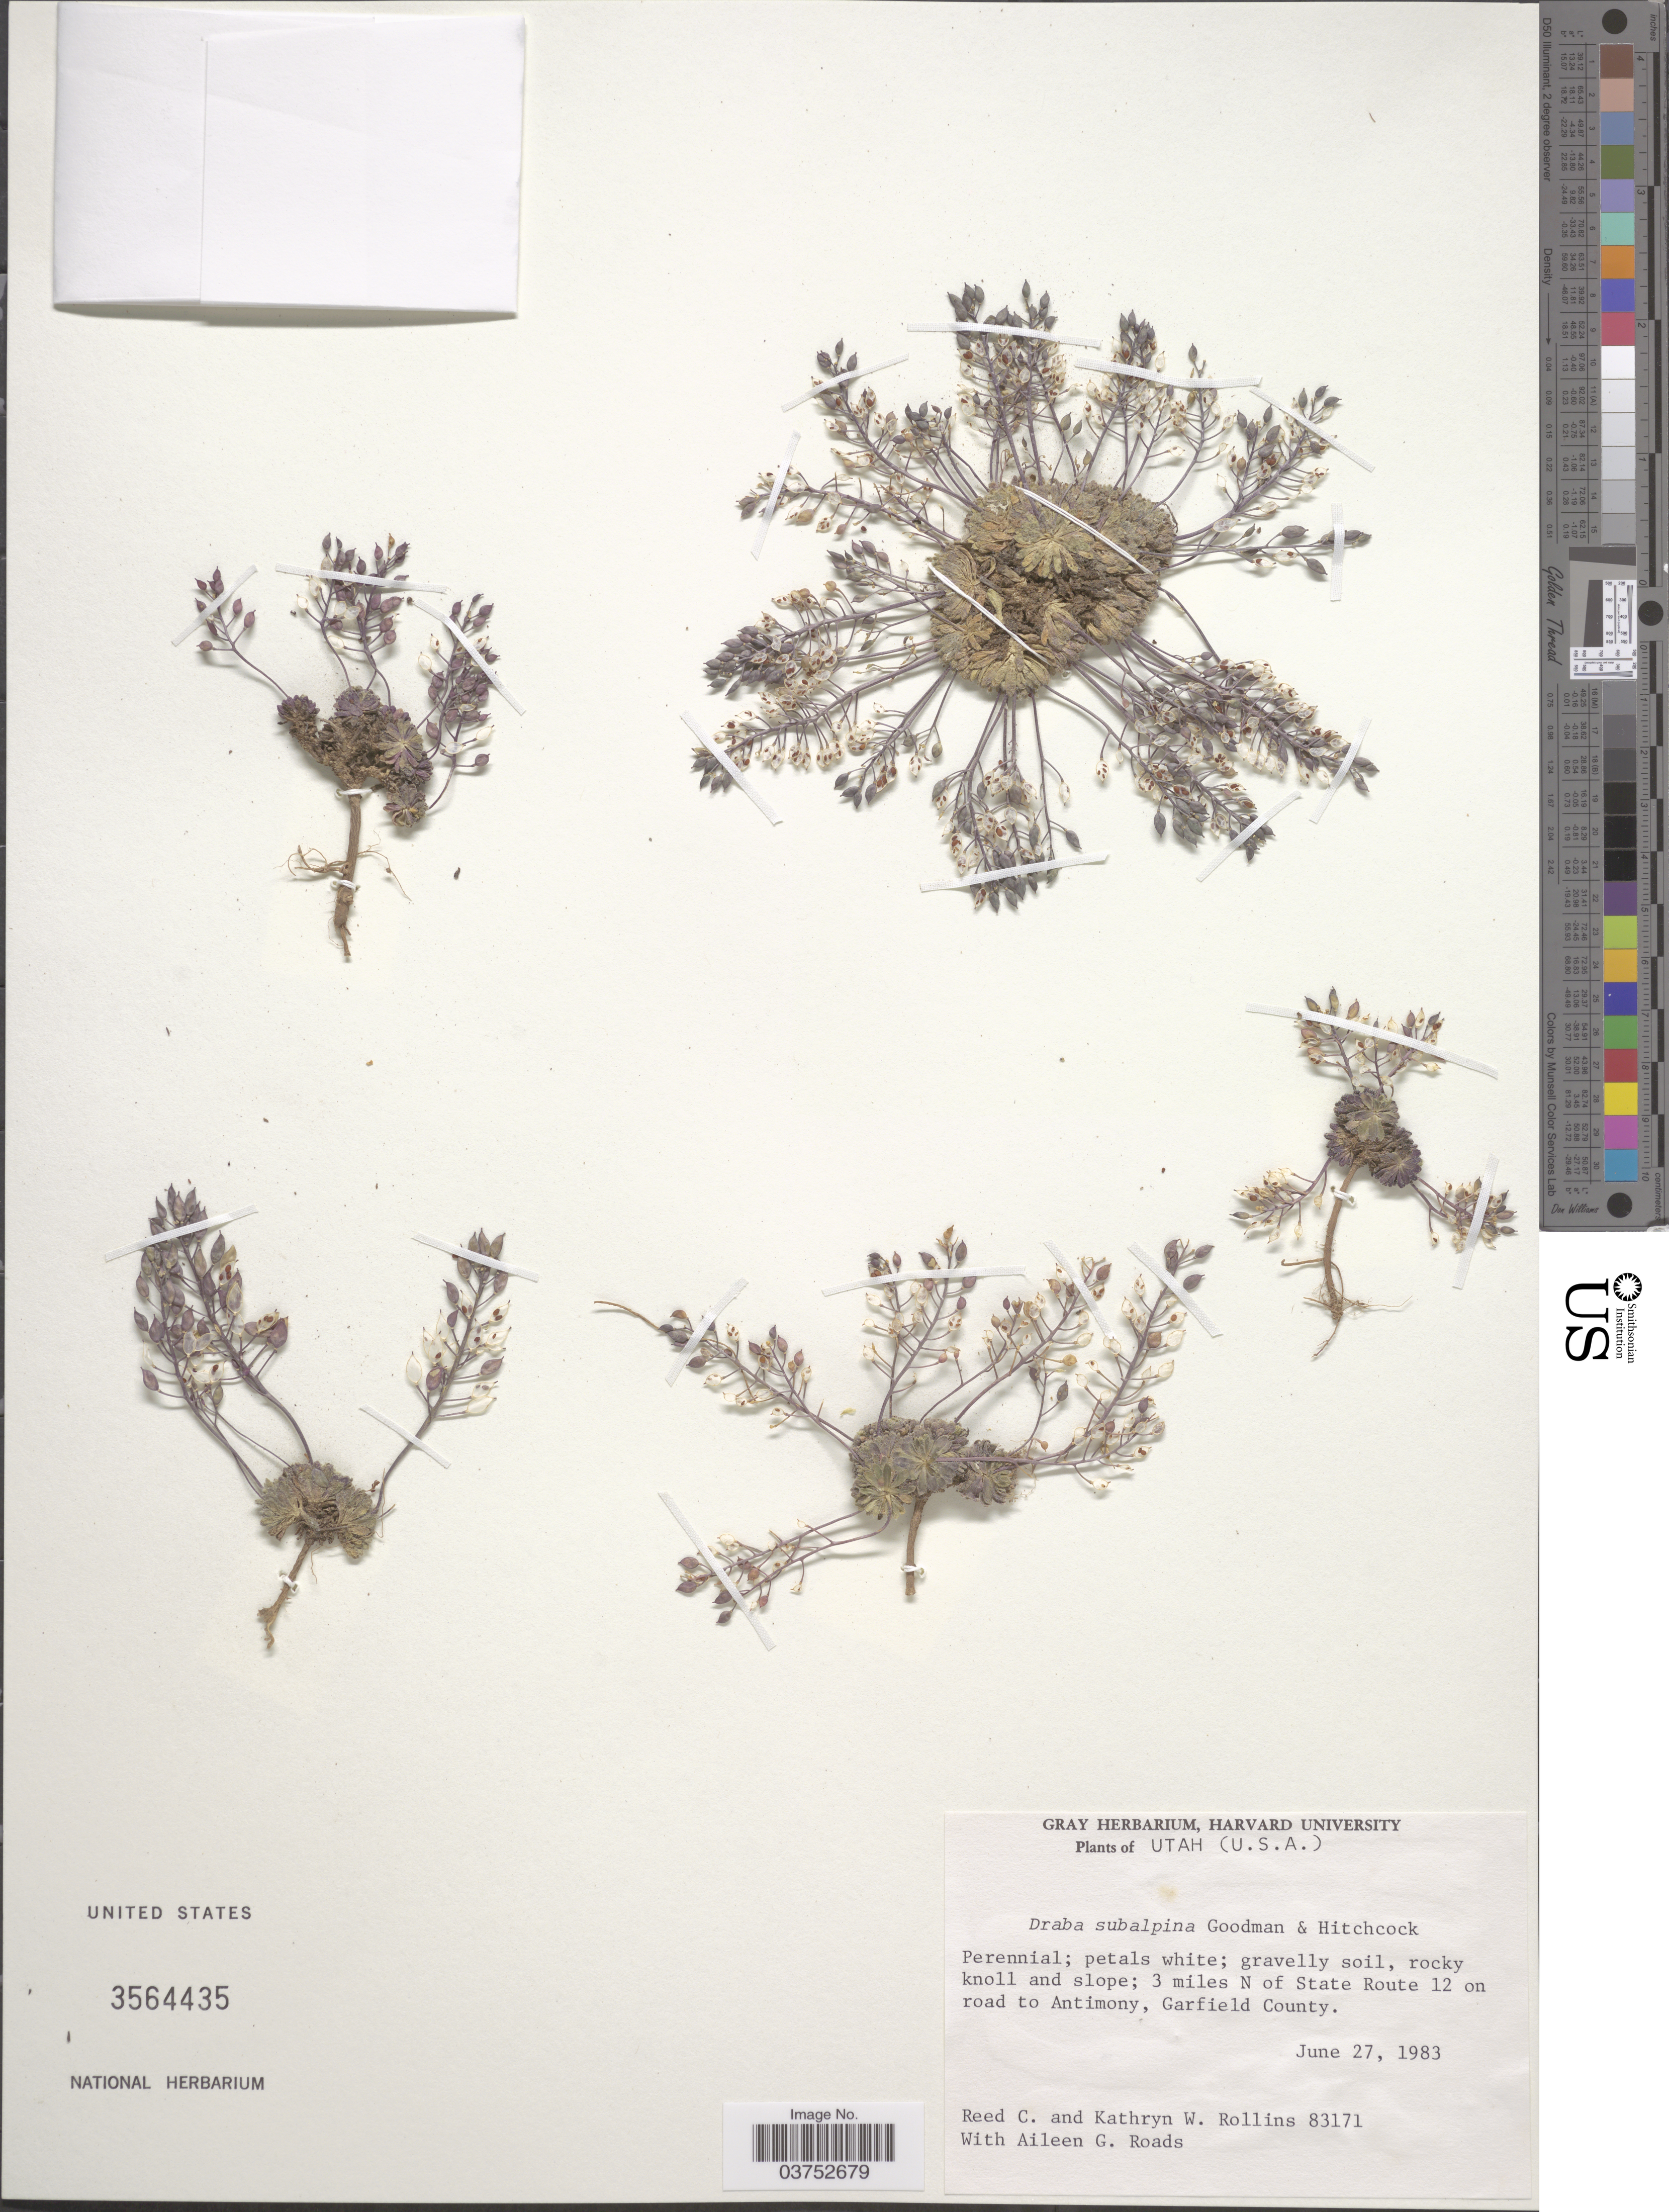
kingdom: Plantae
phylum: Tracheophyta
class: Magnoliopsida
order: Brassicales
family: Brassicaceae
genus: Draba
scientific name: Draba subalpina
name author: Goodman & C.L. Hitchc.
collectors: R. C. Rollins, K. W. Rollins & A. Roads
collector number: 83171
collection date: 1983-06-27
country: United States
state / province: Utah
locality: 3 miles N of State Route 12 on road to Antimony, Garfield County.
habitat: gravelly soil, rocky knoll and slope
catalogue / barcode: US 3564435